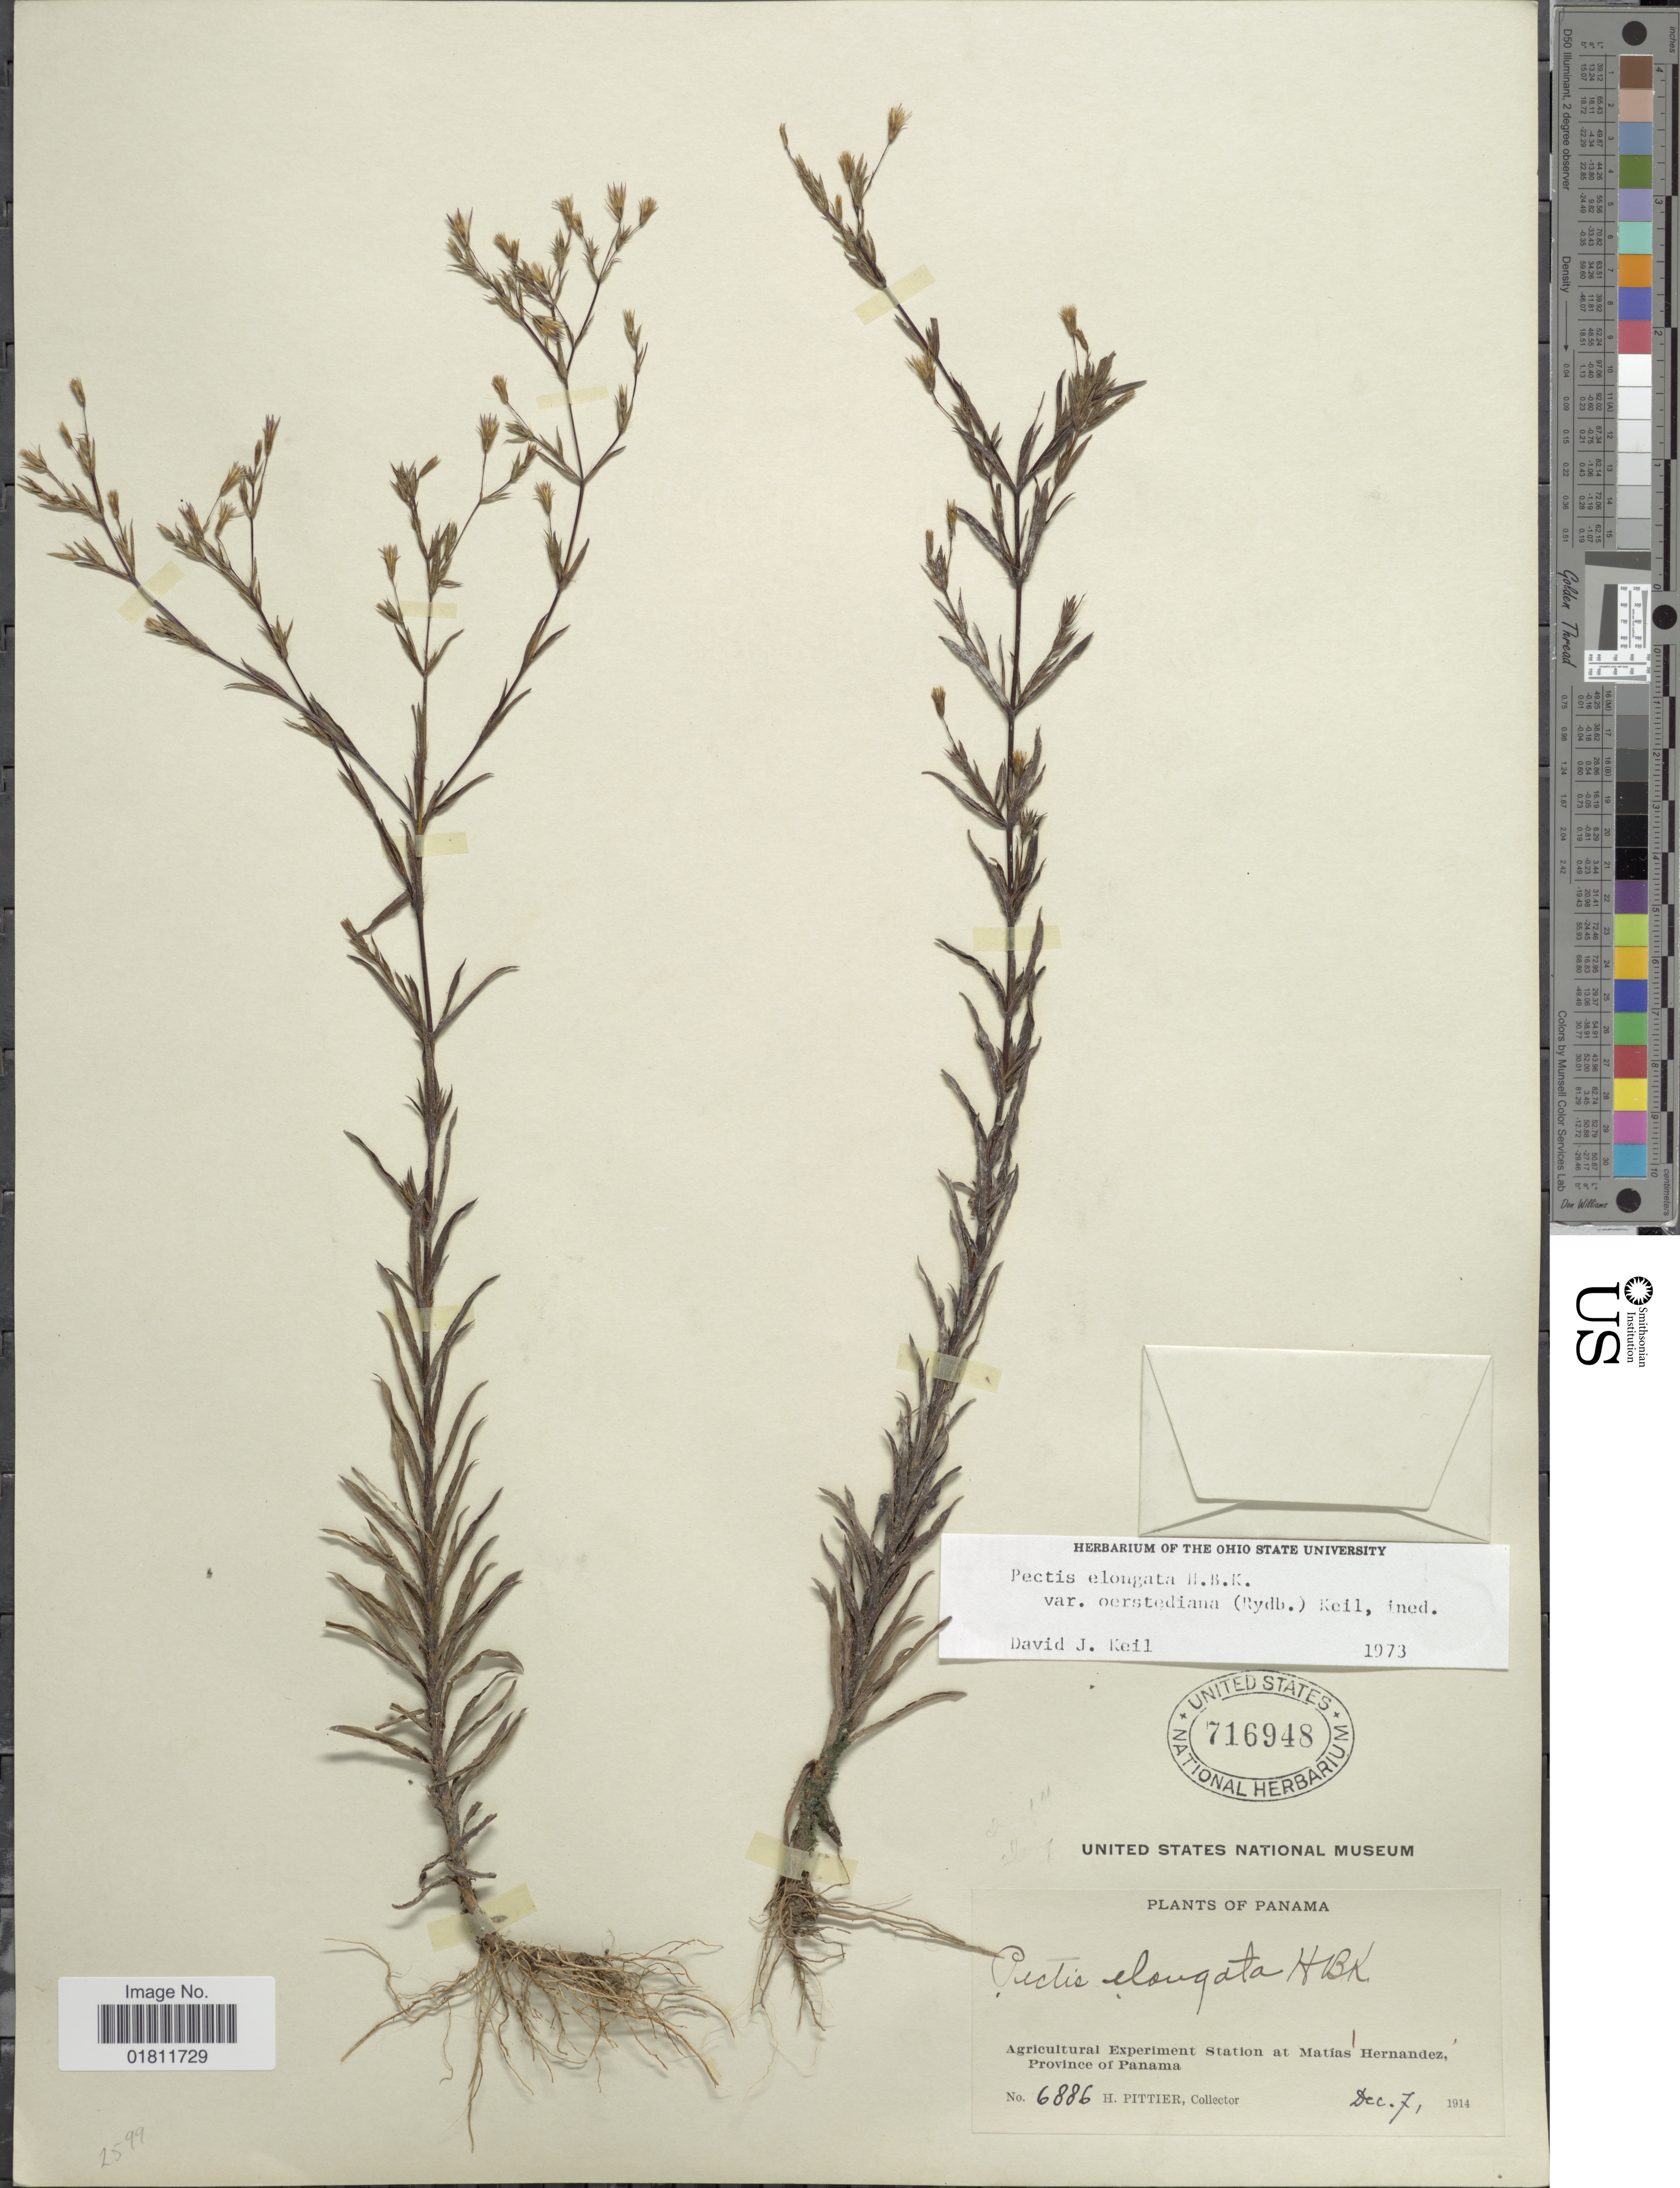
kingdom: Plantae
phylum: Tracheophyta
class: Magnoliopsida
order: Asterales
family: Asteraceae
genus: Pectis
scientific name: Pectis elongata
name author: Kunth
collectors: H. F. Pittier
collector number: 6886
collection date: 1914-12-07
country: Panama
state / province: Panamá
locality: Agricultural Experiment Station at Matias Hernandez, Province of Panama.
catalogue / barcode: US 716948